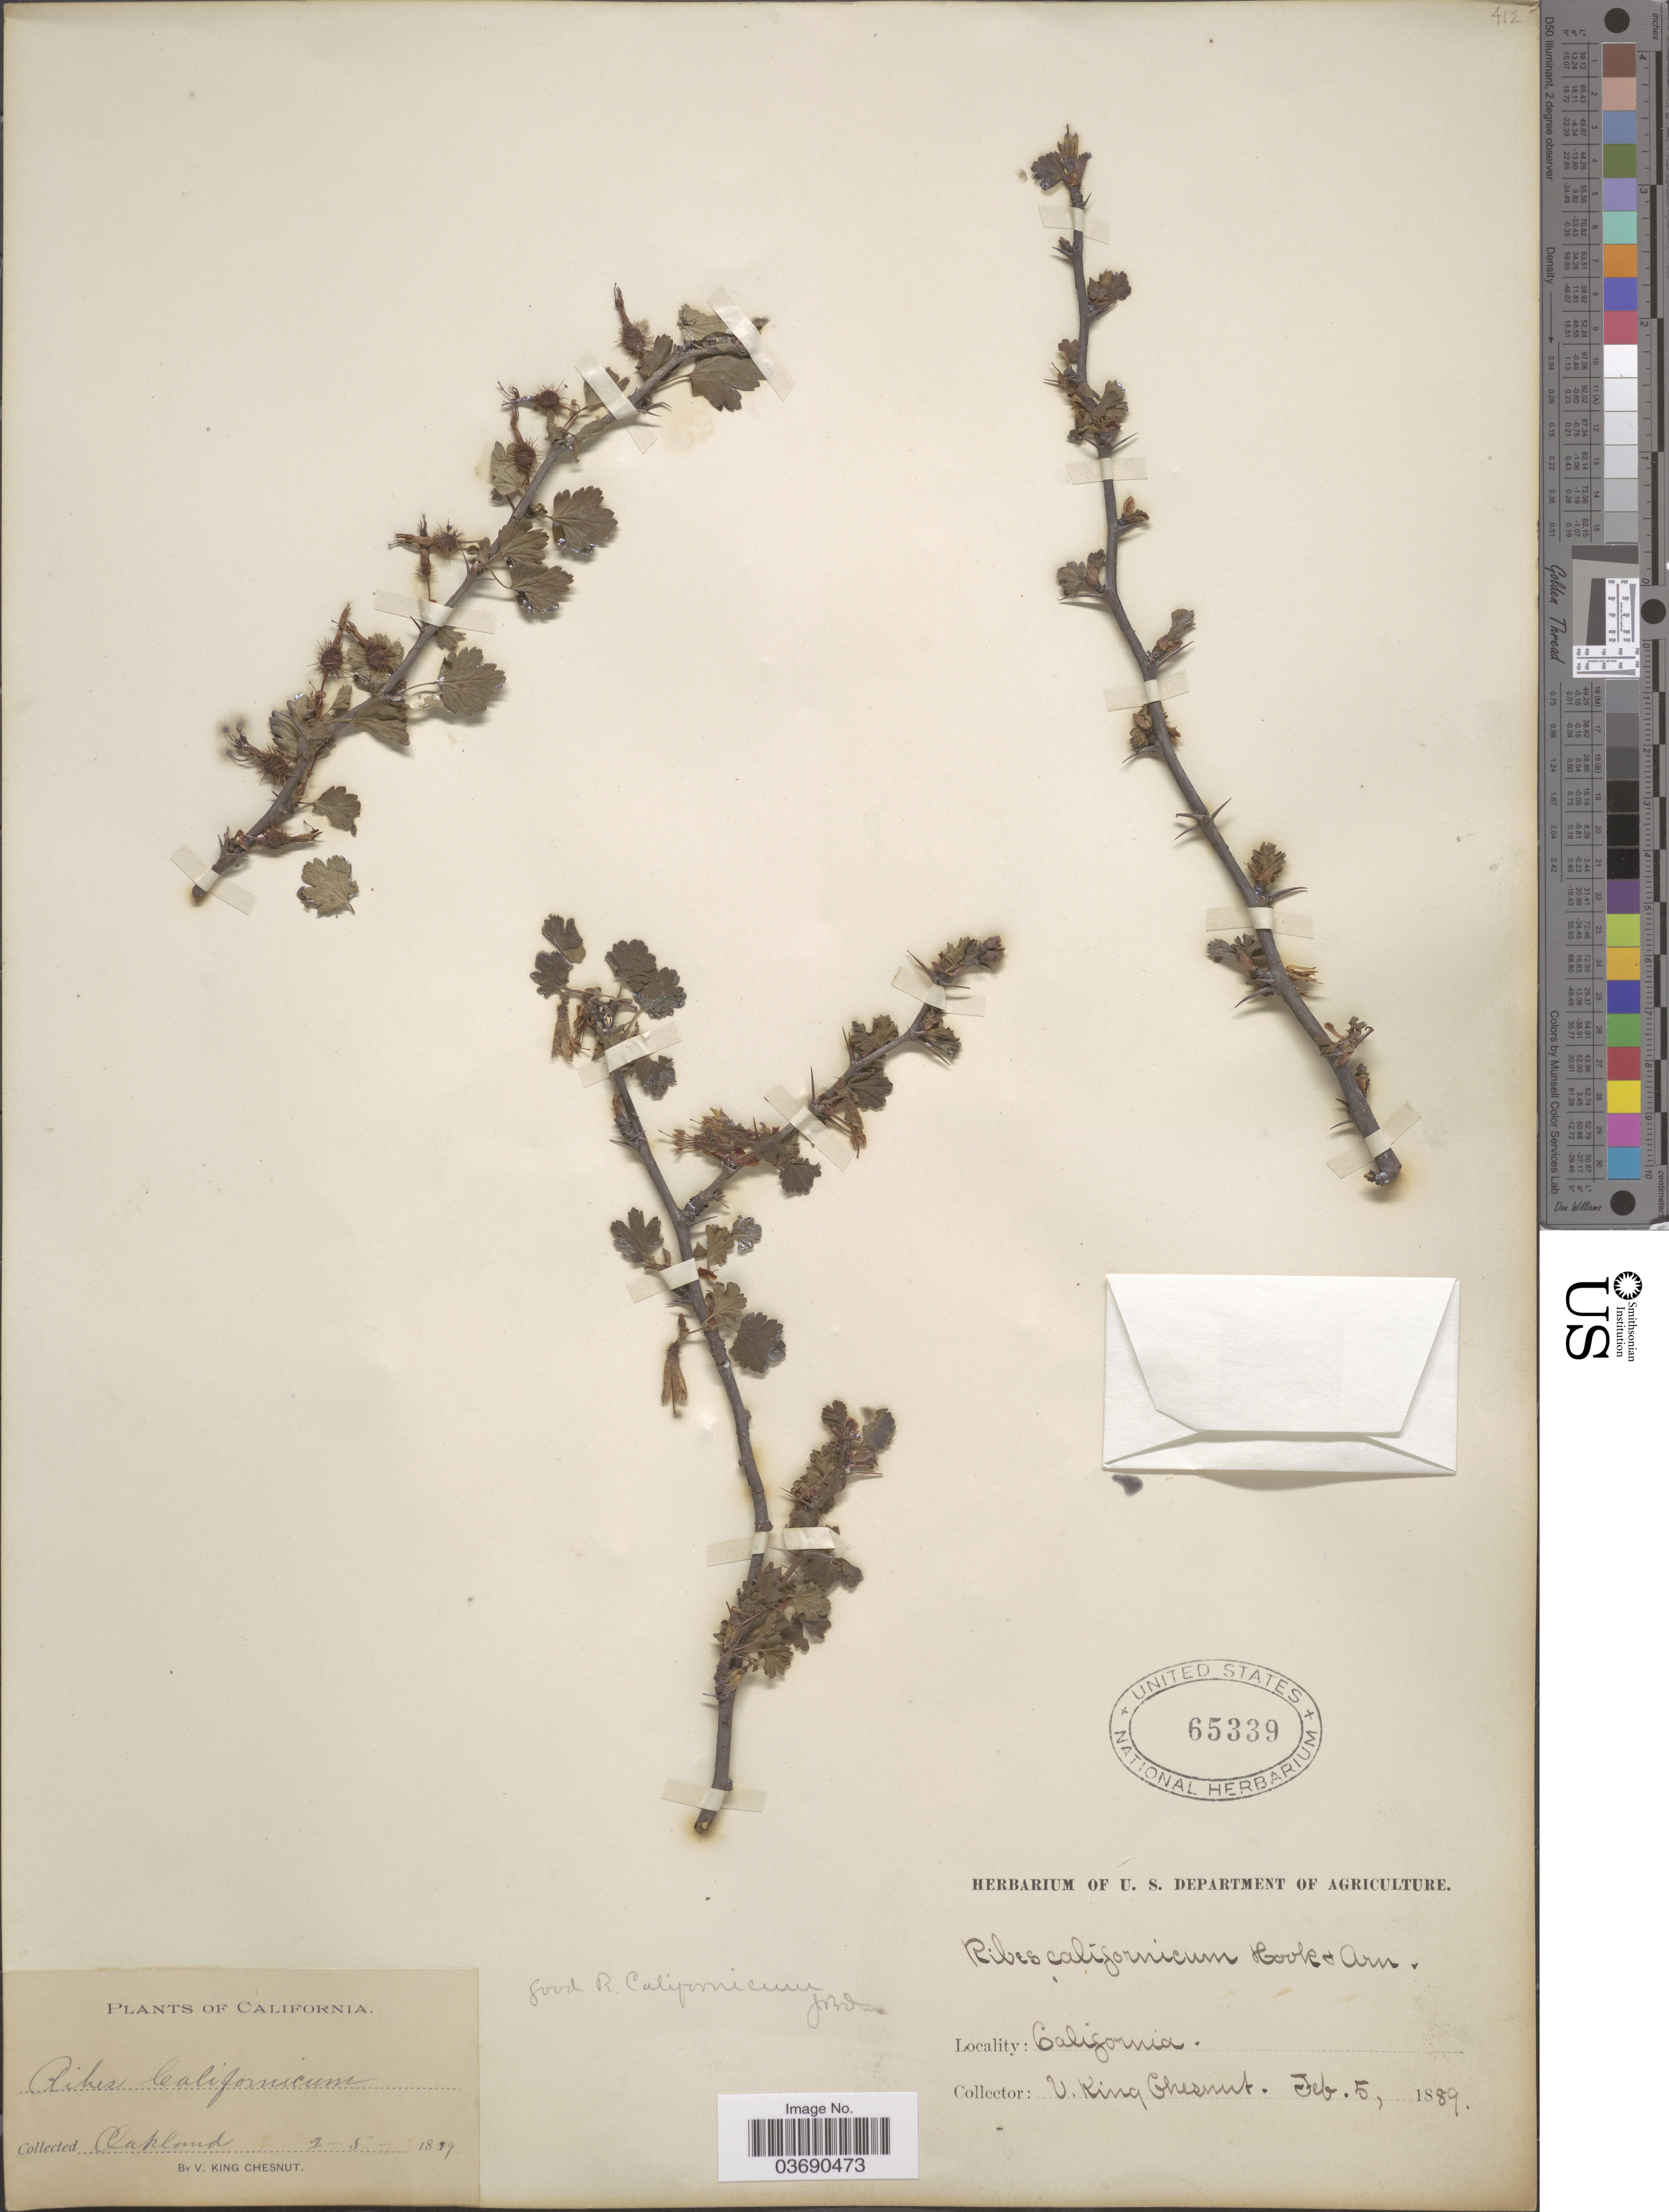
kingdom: Plantae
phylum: Tracheophyta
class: Magnoliopsida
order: Saxifragales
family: Grossulariaceae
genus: Ribes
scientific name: Ribes californicum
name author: Hook. & Arn.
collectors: V. Chesnut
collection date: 1889-02-05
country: United States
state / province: California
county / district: Alameda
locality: Oakland.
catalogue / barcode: US 65339